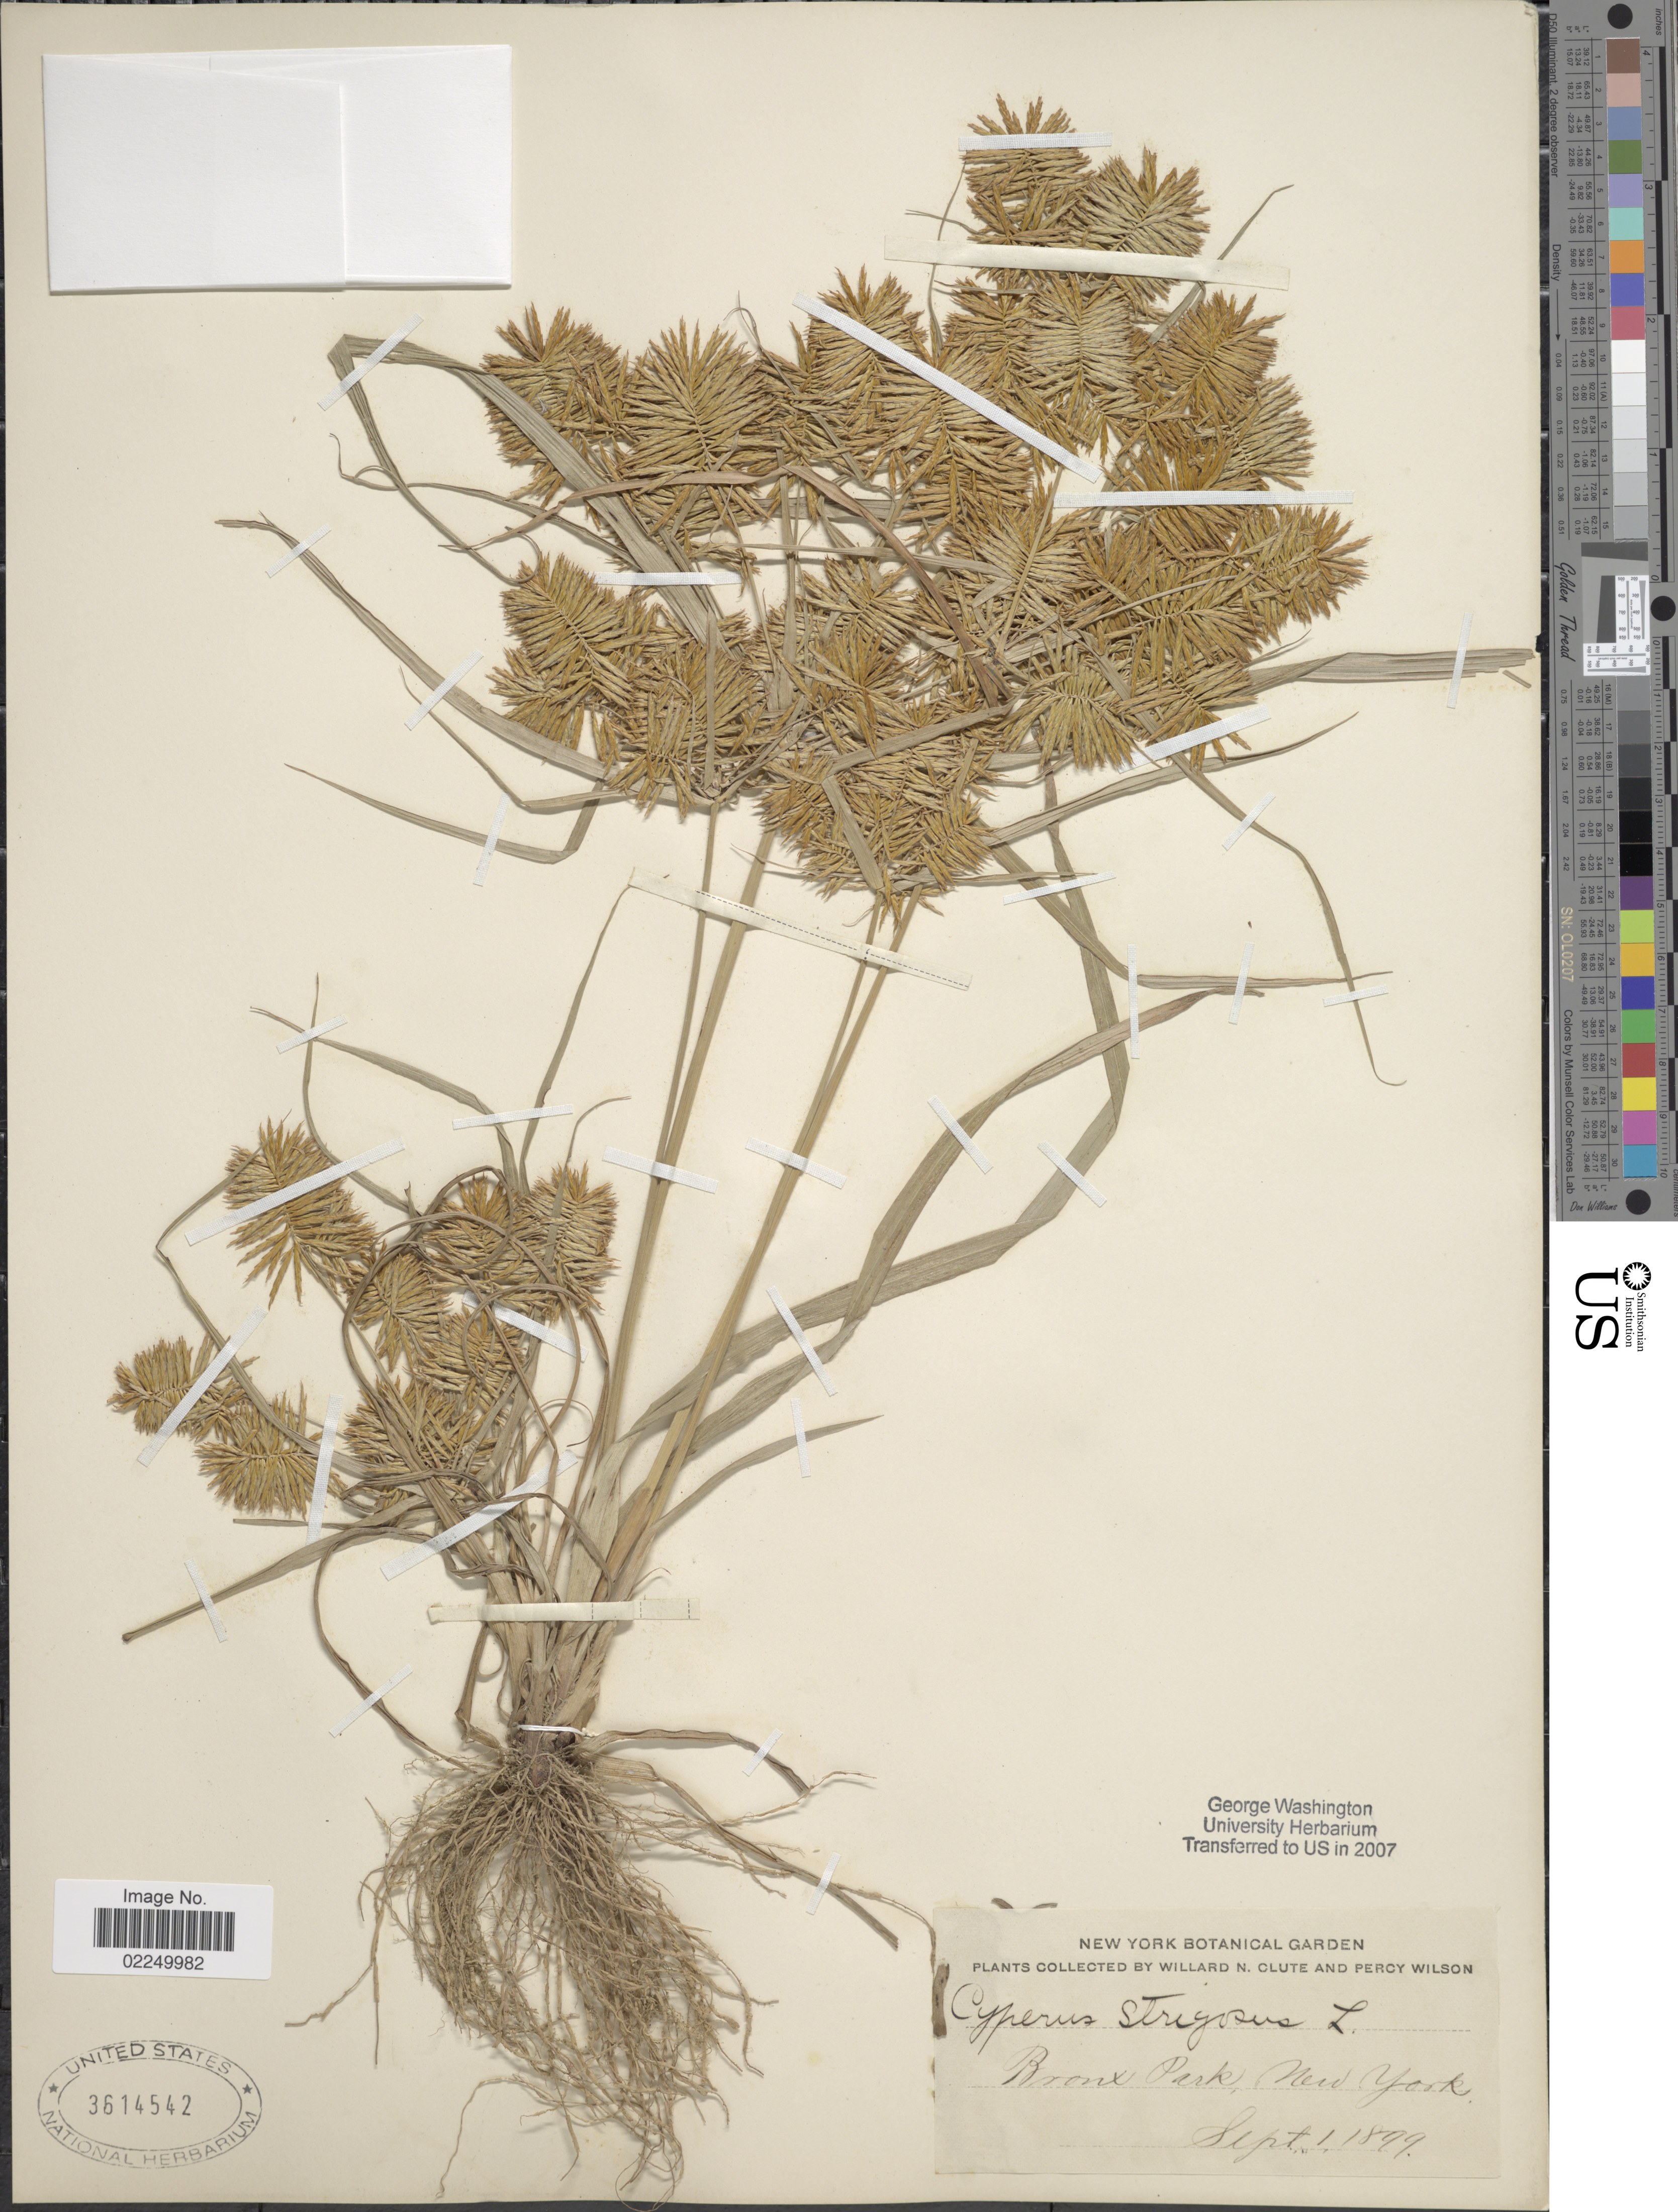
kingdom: Plantae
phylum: Tracheophyta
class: Liliopsida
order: Poales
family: Cyperaceae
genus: Cyperus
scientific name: Cyperus strigosus L.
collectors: W. N. Clute & P. Wilson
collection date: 1899-09-01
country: United States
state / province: New York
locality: Bronx Park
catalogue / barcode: US 3614542